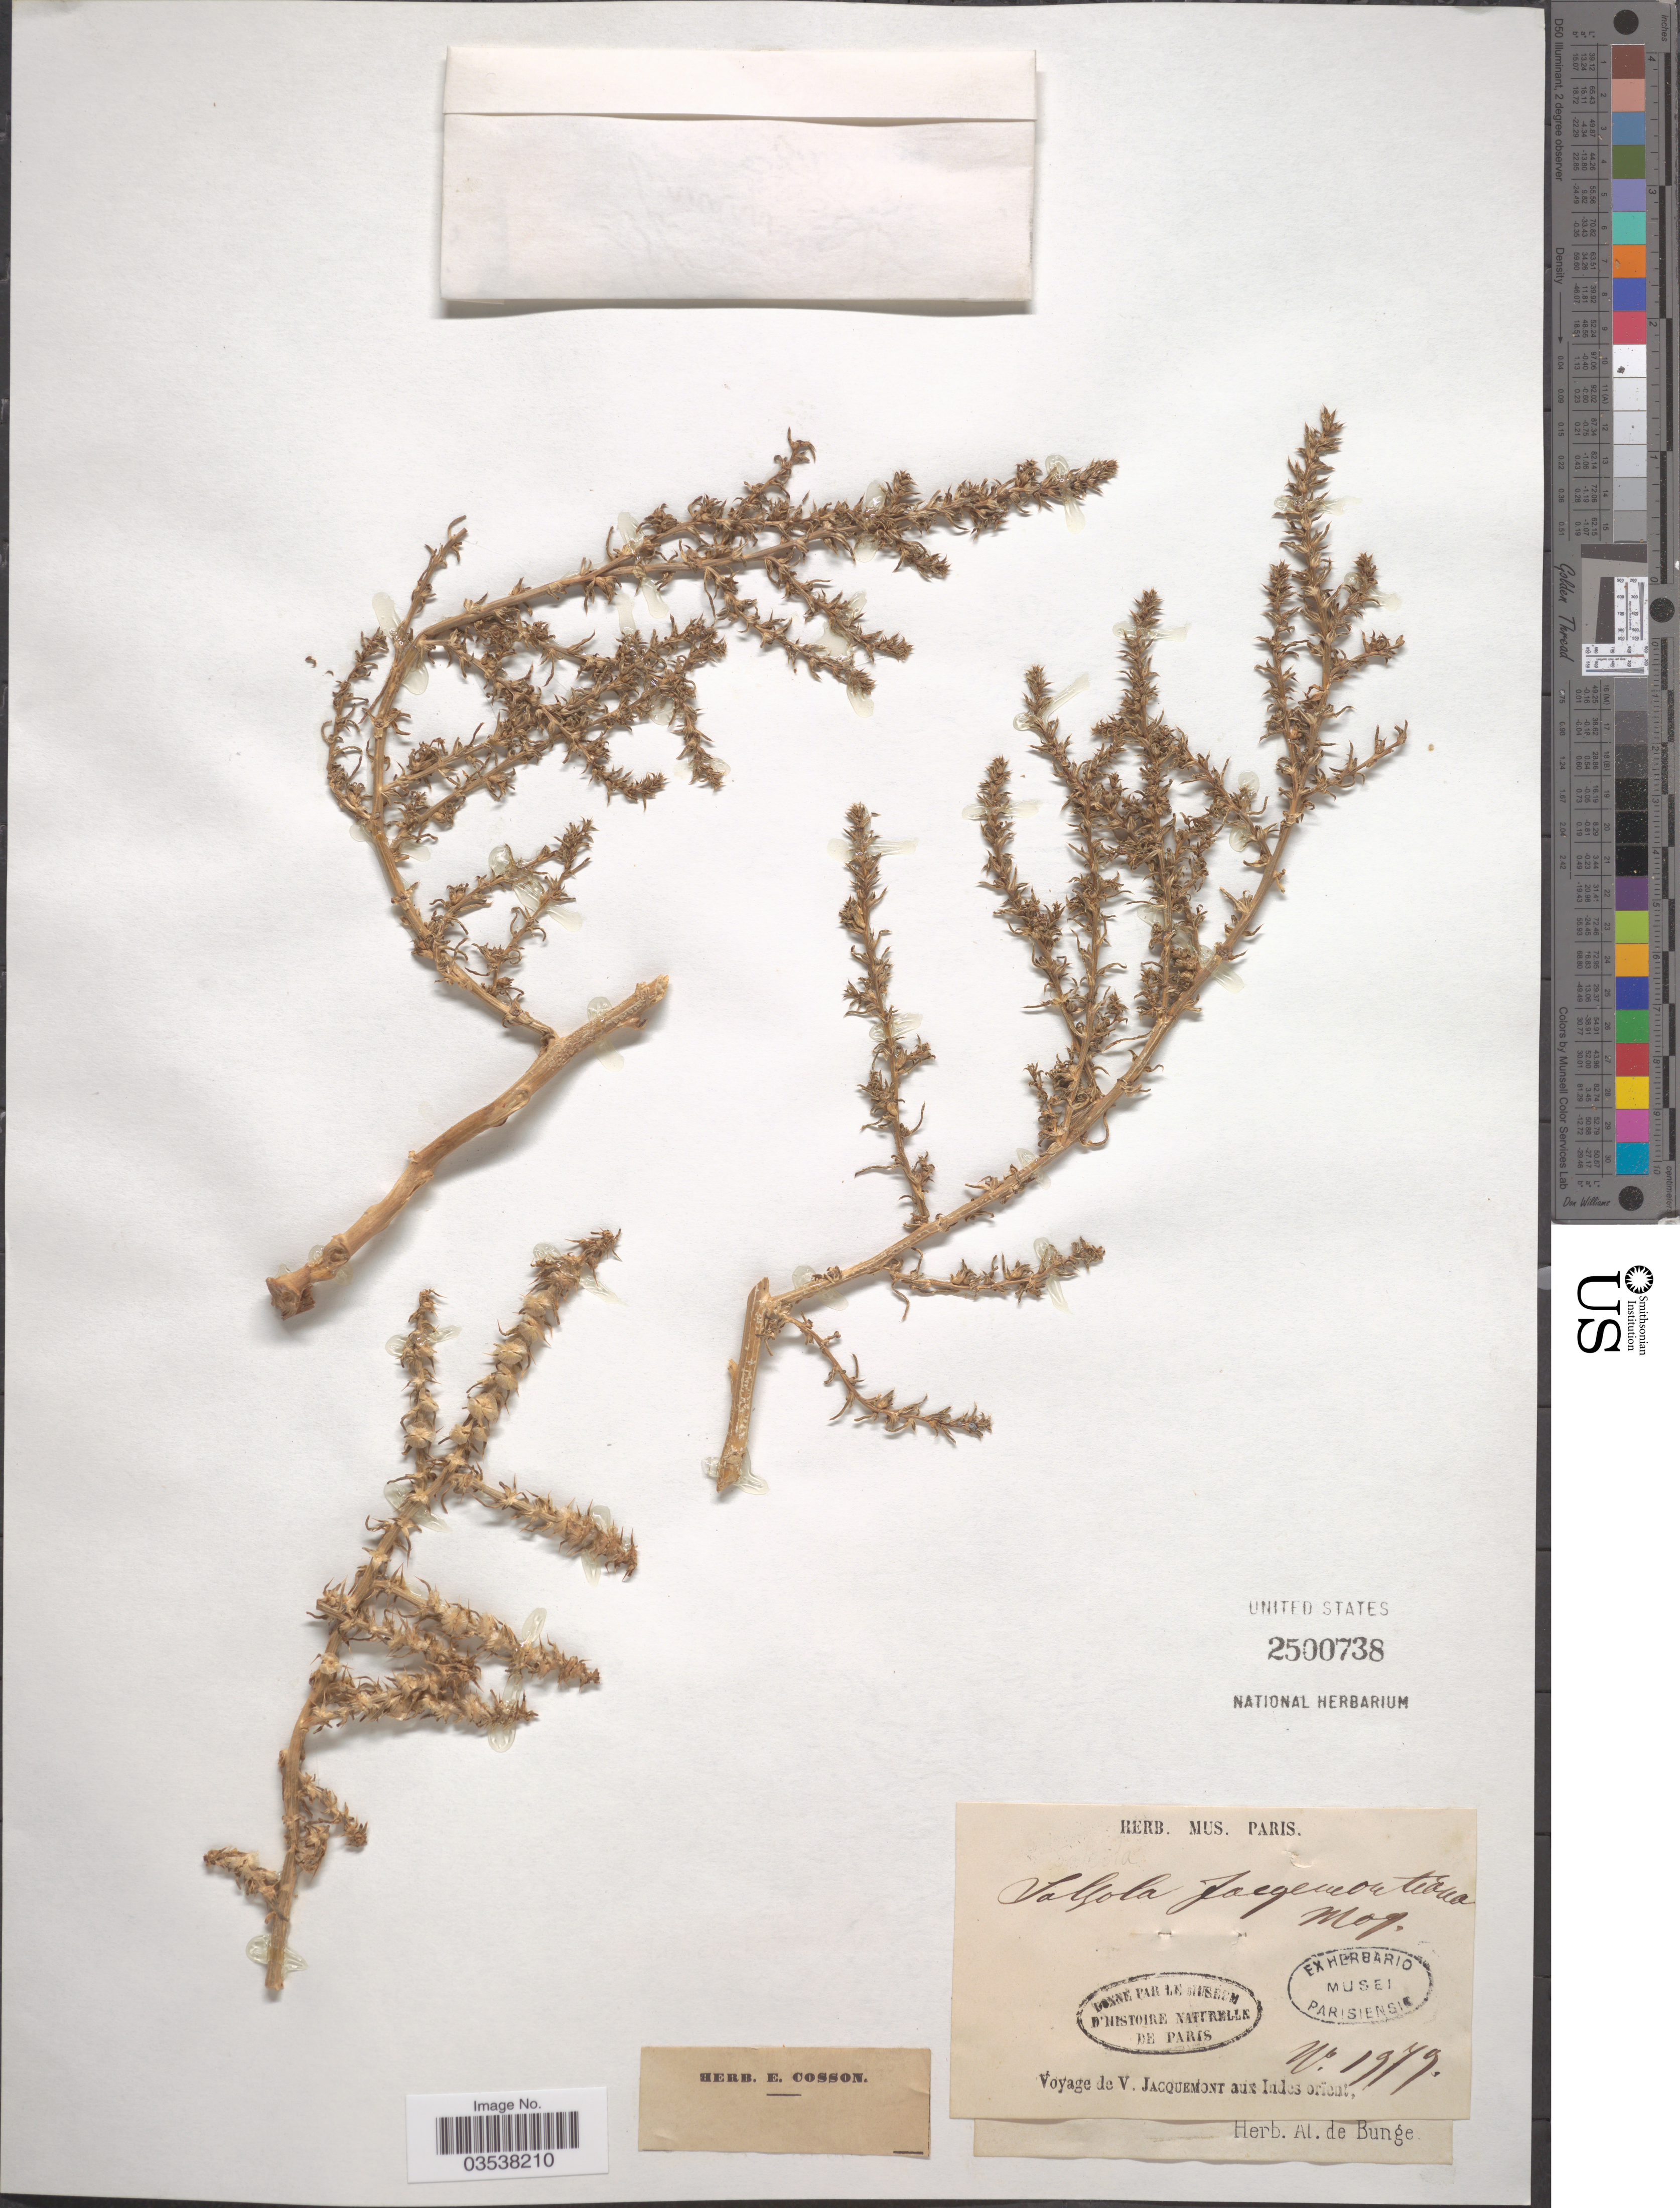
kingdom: Plantae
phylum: Tracheophyta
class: Magnoliopsida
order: Caryophyllales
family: Amaranthaceae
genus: Salsola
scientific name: Salsola jacquemontii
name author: Moq.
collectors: V. Jacquemont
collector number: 1979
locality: Indes orient.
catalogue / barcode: US 2500738